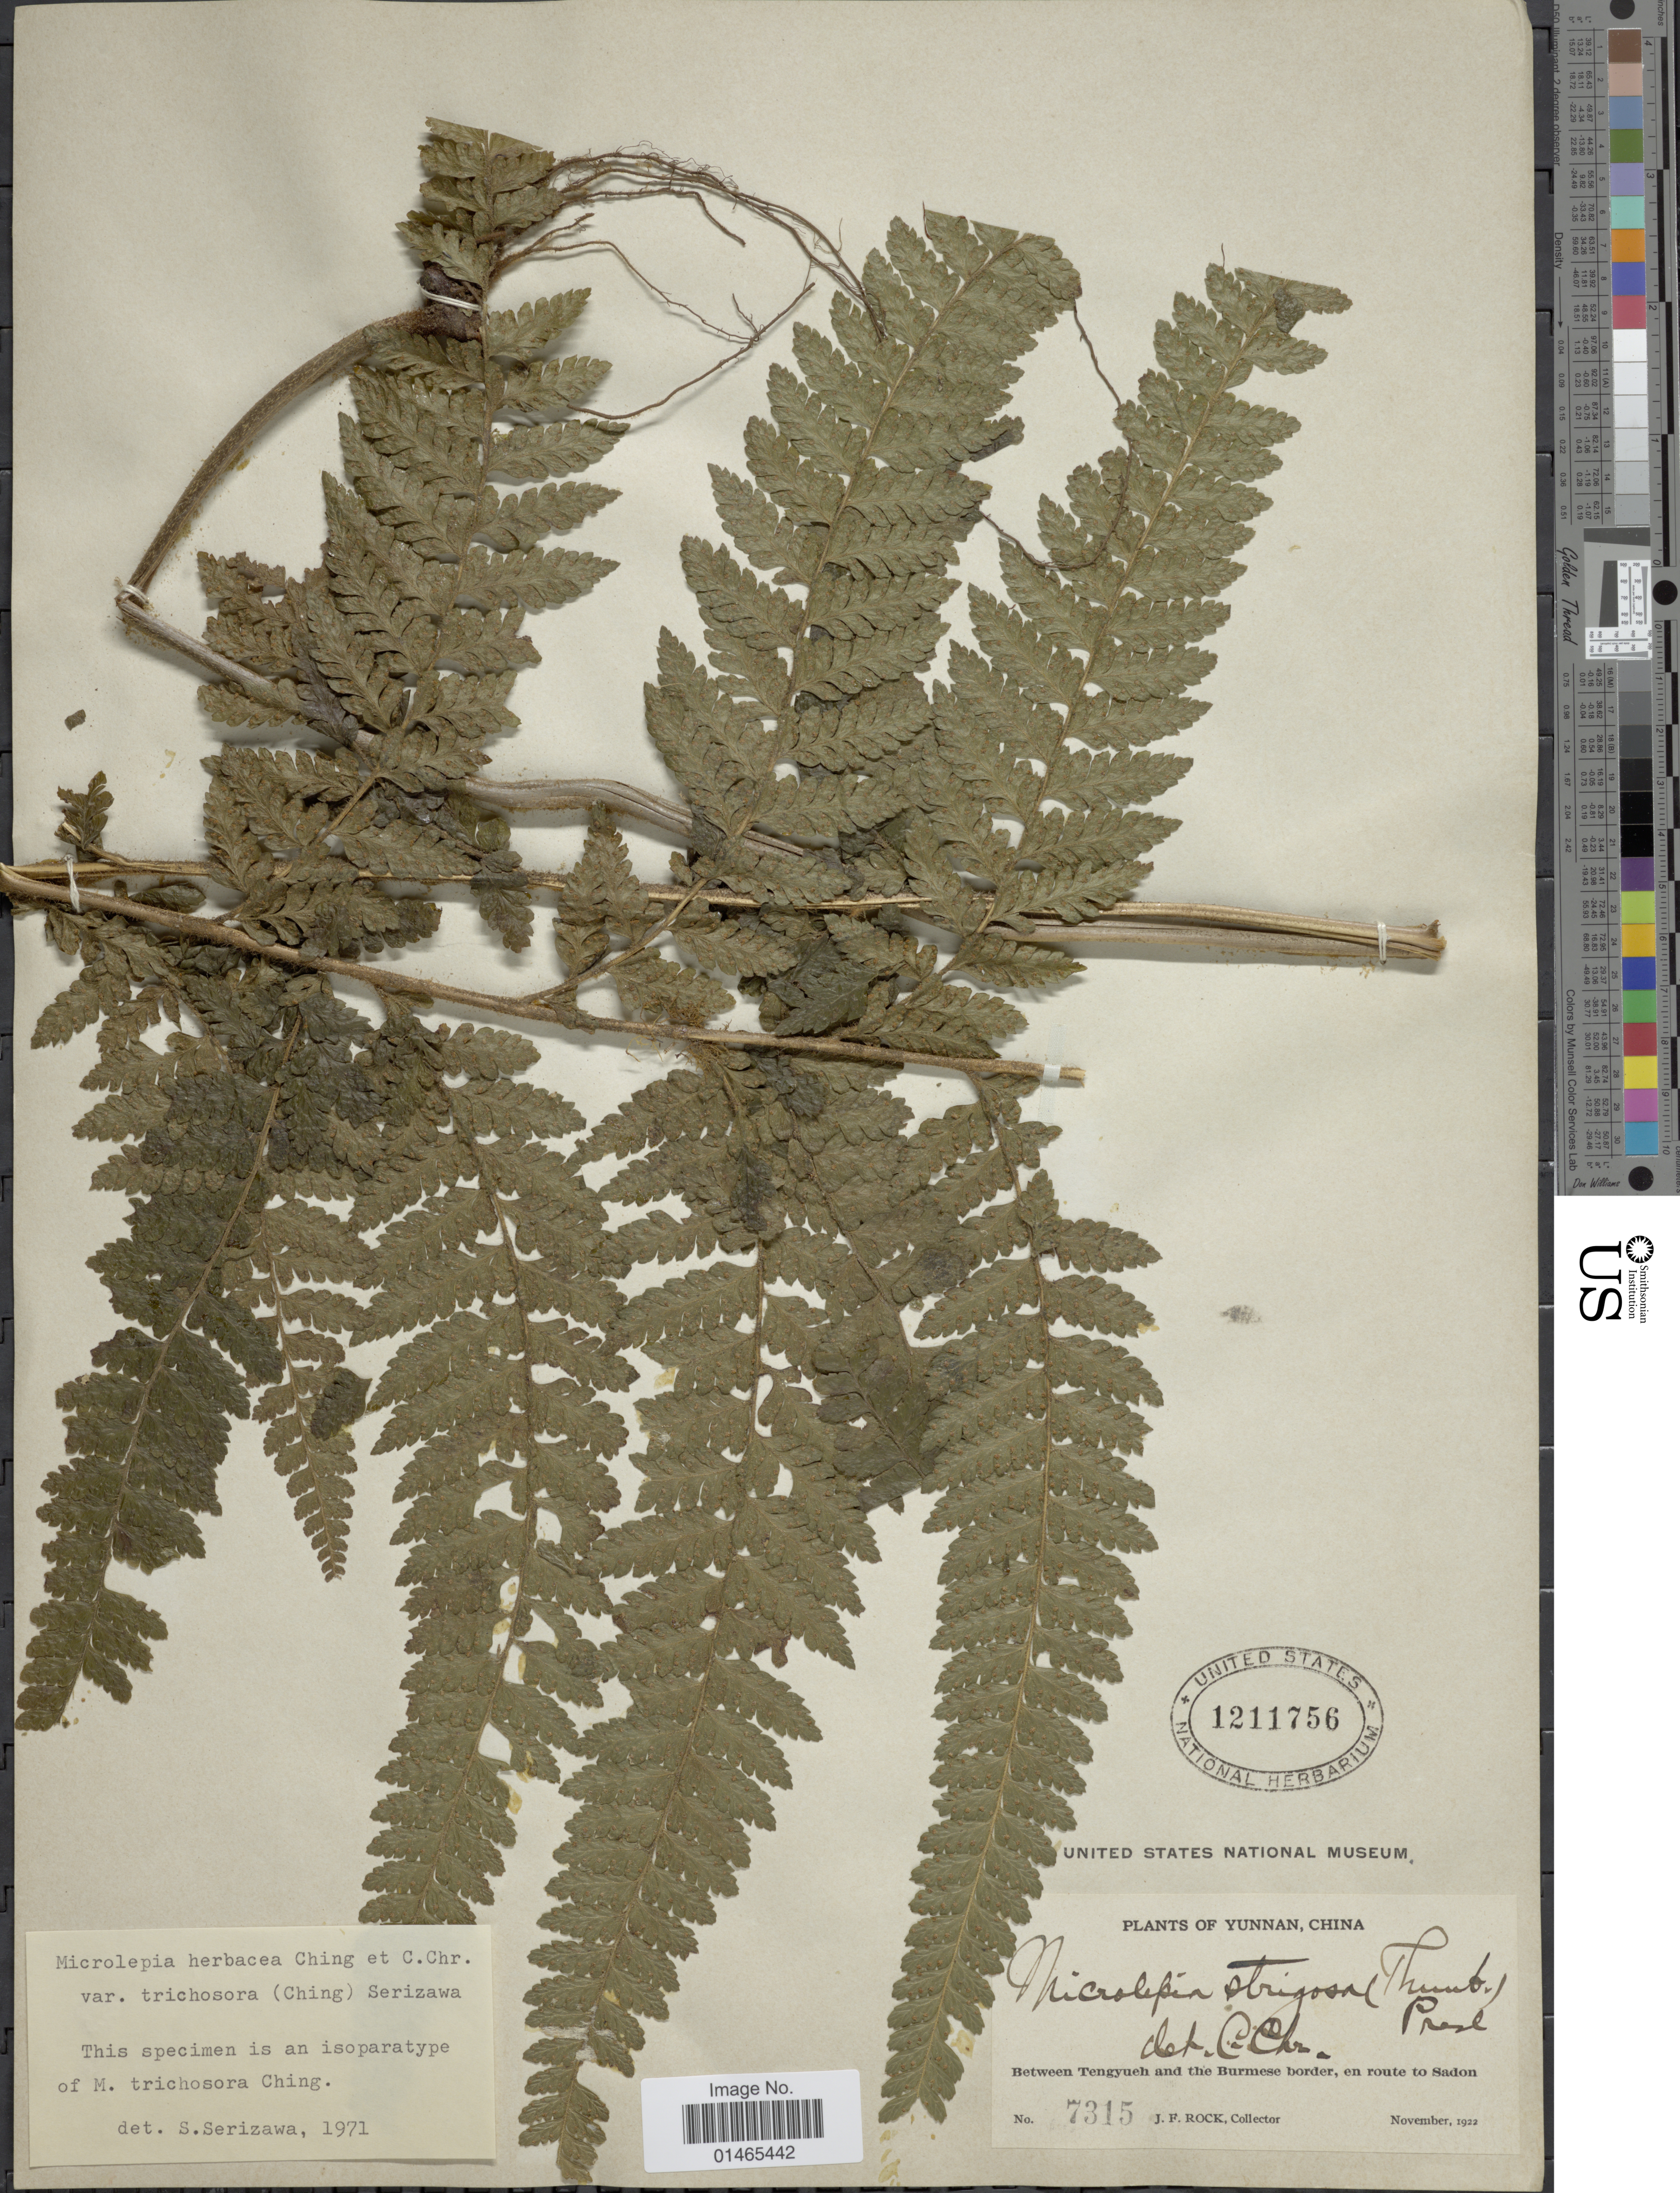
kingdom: Plantae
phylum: Tracheophyta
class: Polypodiopsida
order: Polypodiales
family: Dennstaedtiaceae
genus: Microlepia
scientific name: Microlepia khaysiana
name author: (Hook.) C. Presl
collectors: J. Rock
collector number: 7315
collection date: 1922-11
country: China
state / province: Yunnan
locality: Between Tengyueh and the Burmese border, en route to Sadon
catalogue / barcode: US 1211756